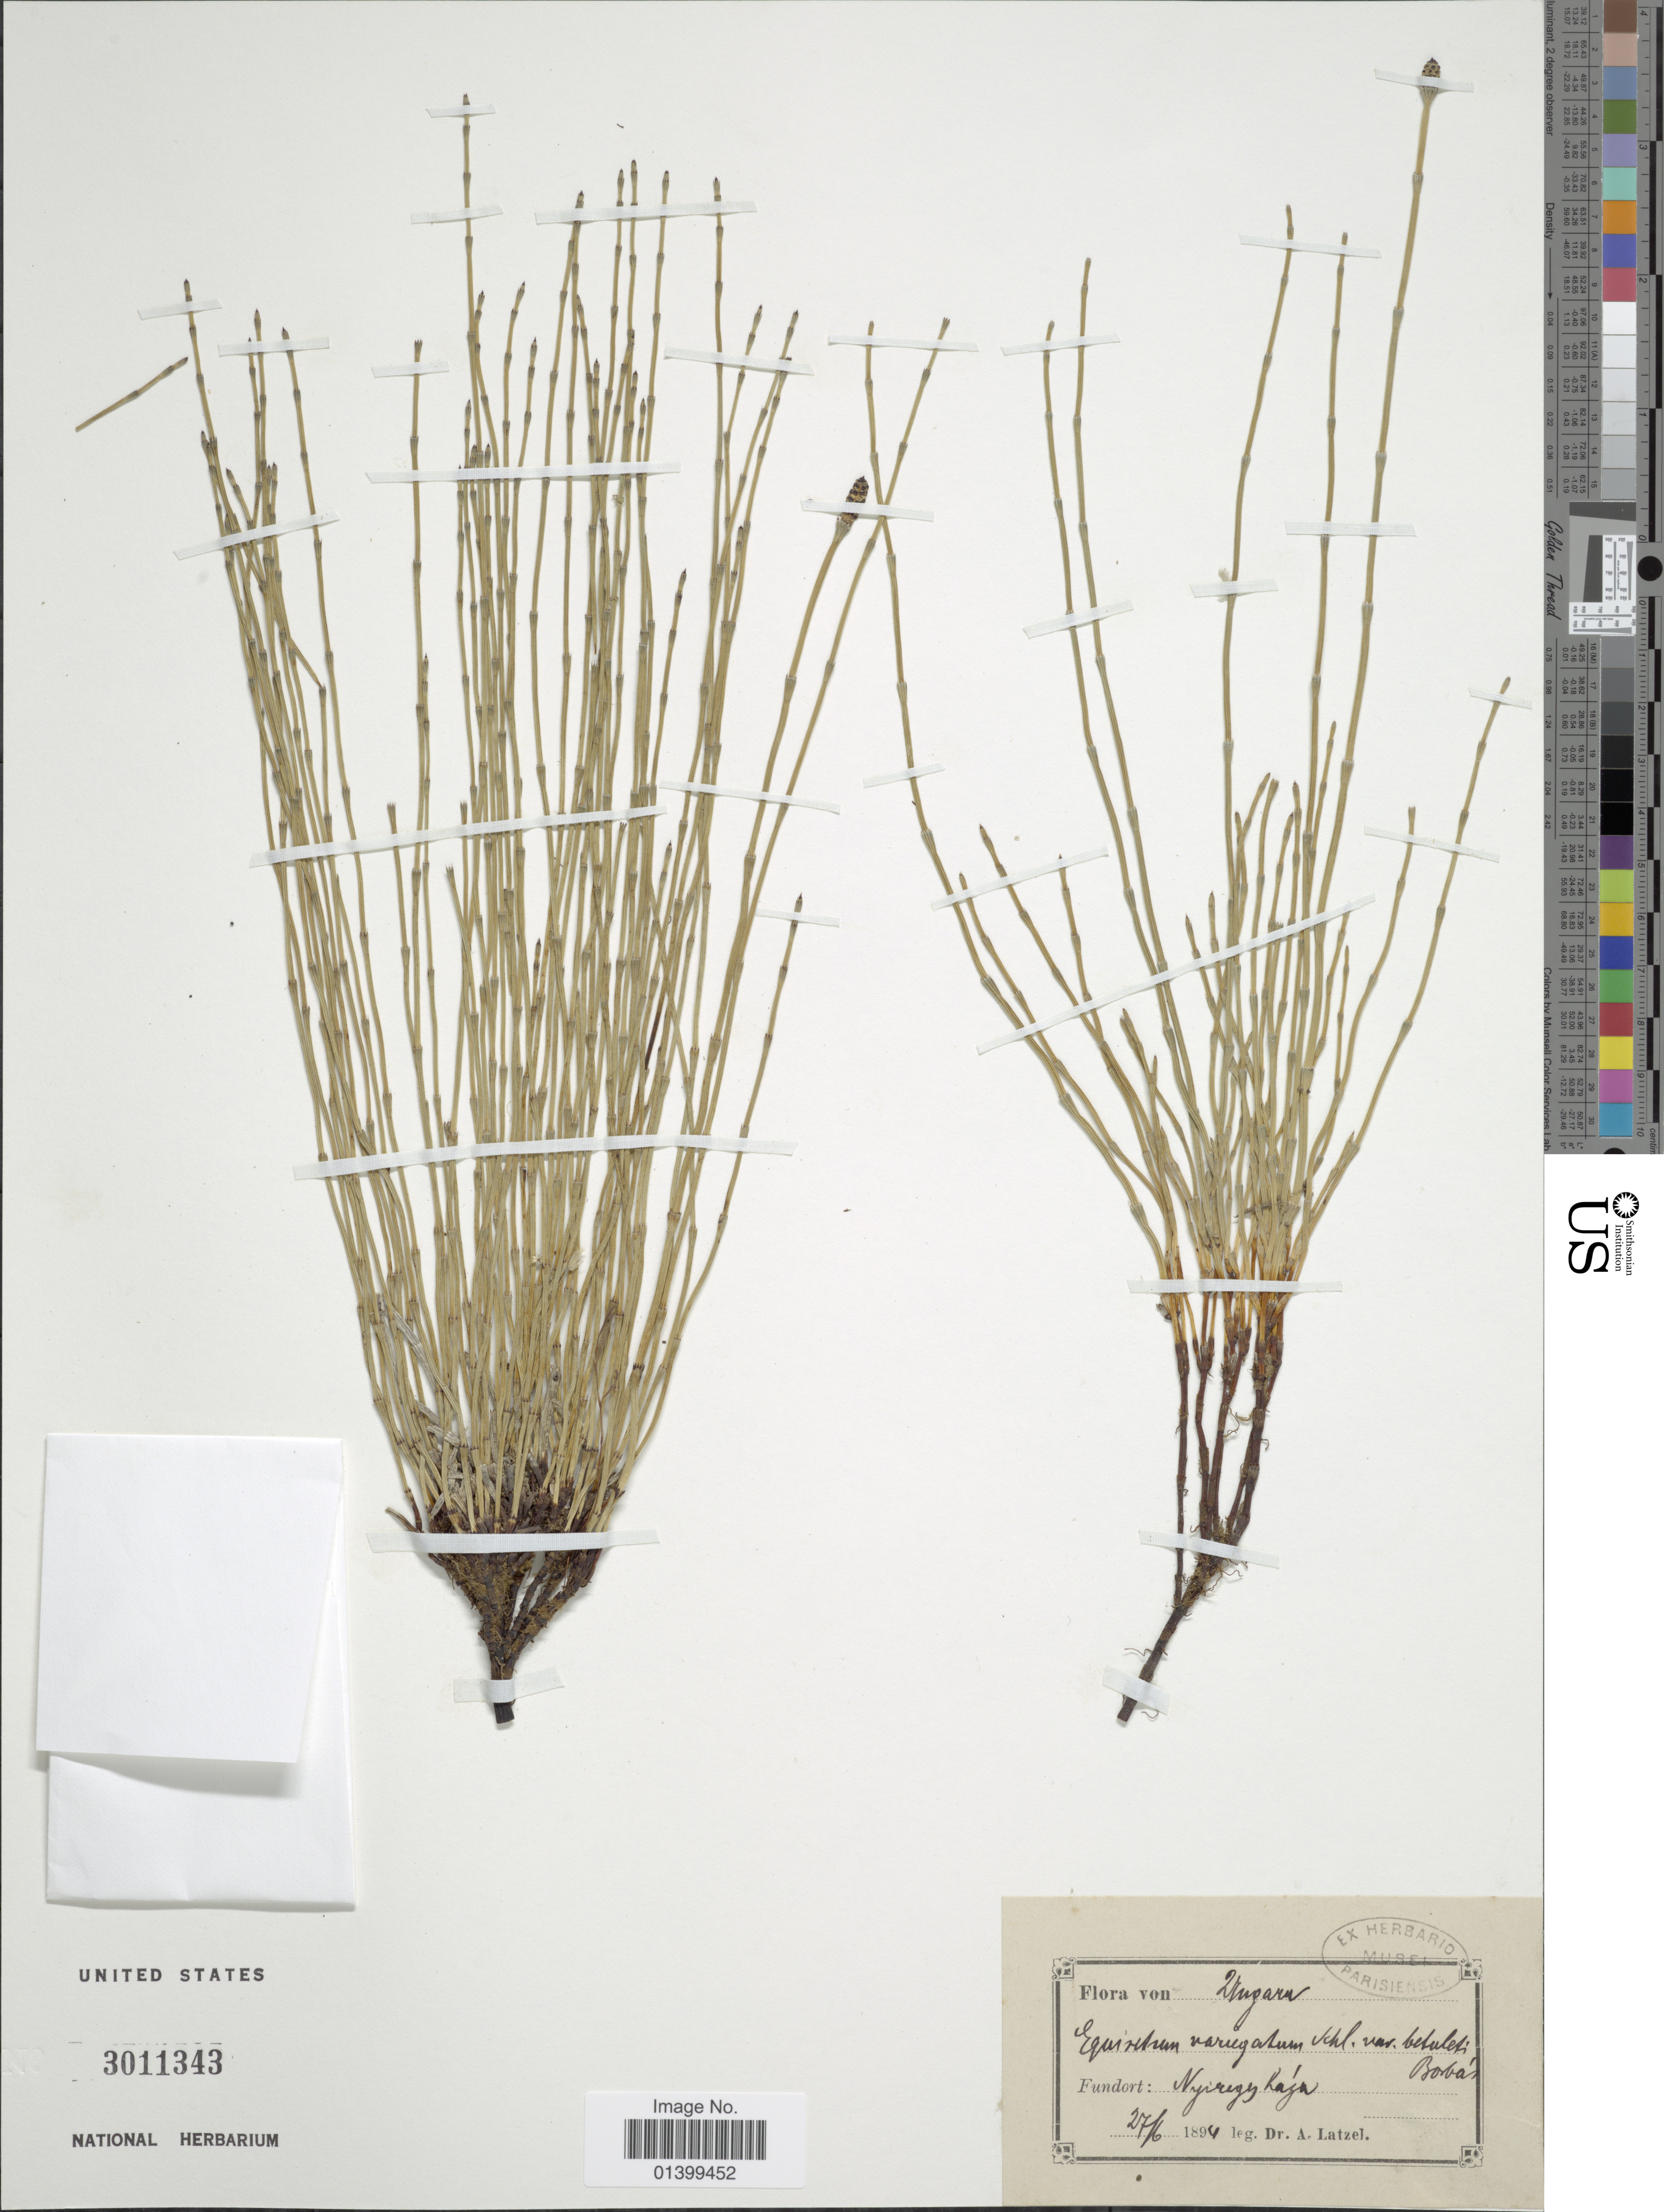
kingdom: Plantae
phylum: Tracheophyta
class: Polypodiopsida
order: Equisetales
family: Equisetaceae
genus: Equisetum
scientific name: Equisetum variegatum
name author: Schleich. ex F. Weber & D. Mohr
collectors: A. Latzel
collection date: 1894-06-27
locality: Flora von Dugara, Nyiregy Raja. [interpreted]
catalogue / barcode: US 3011343